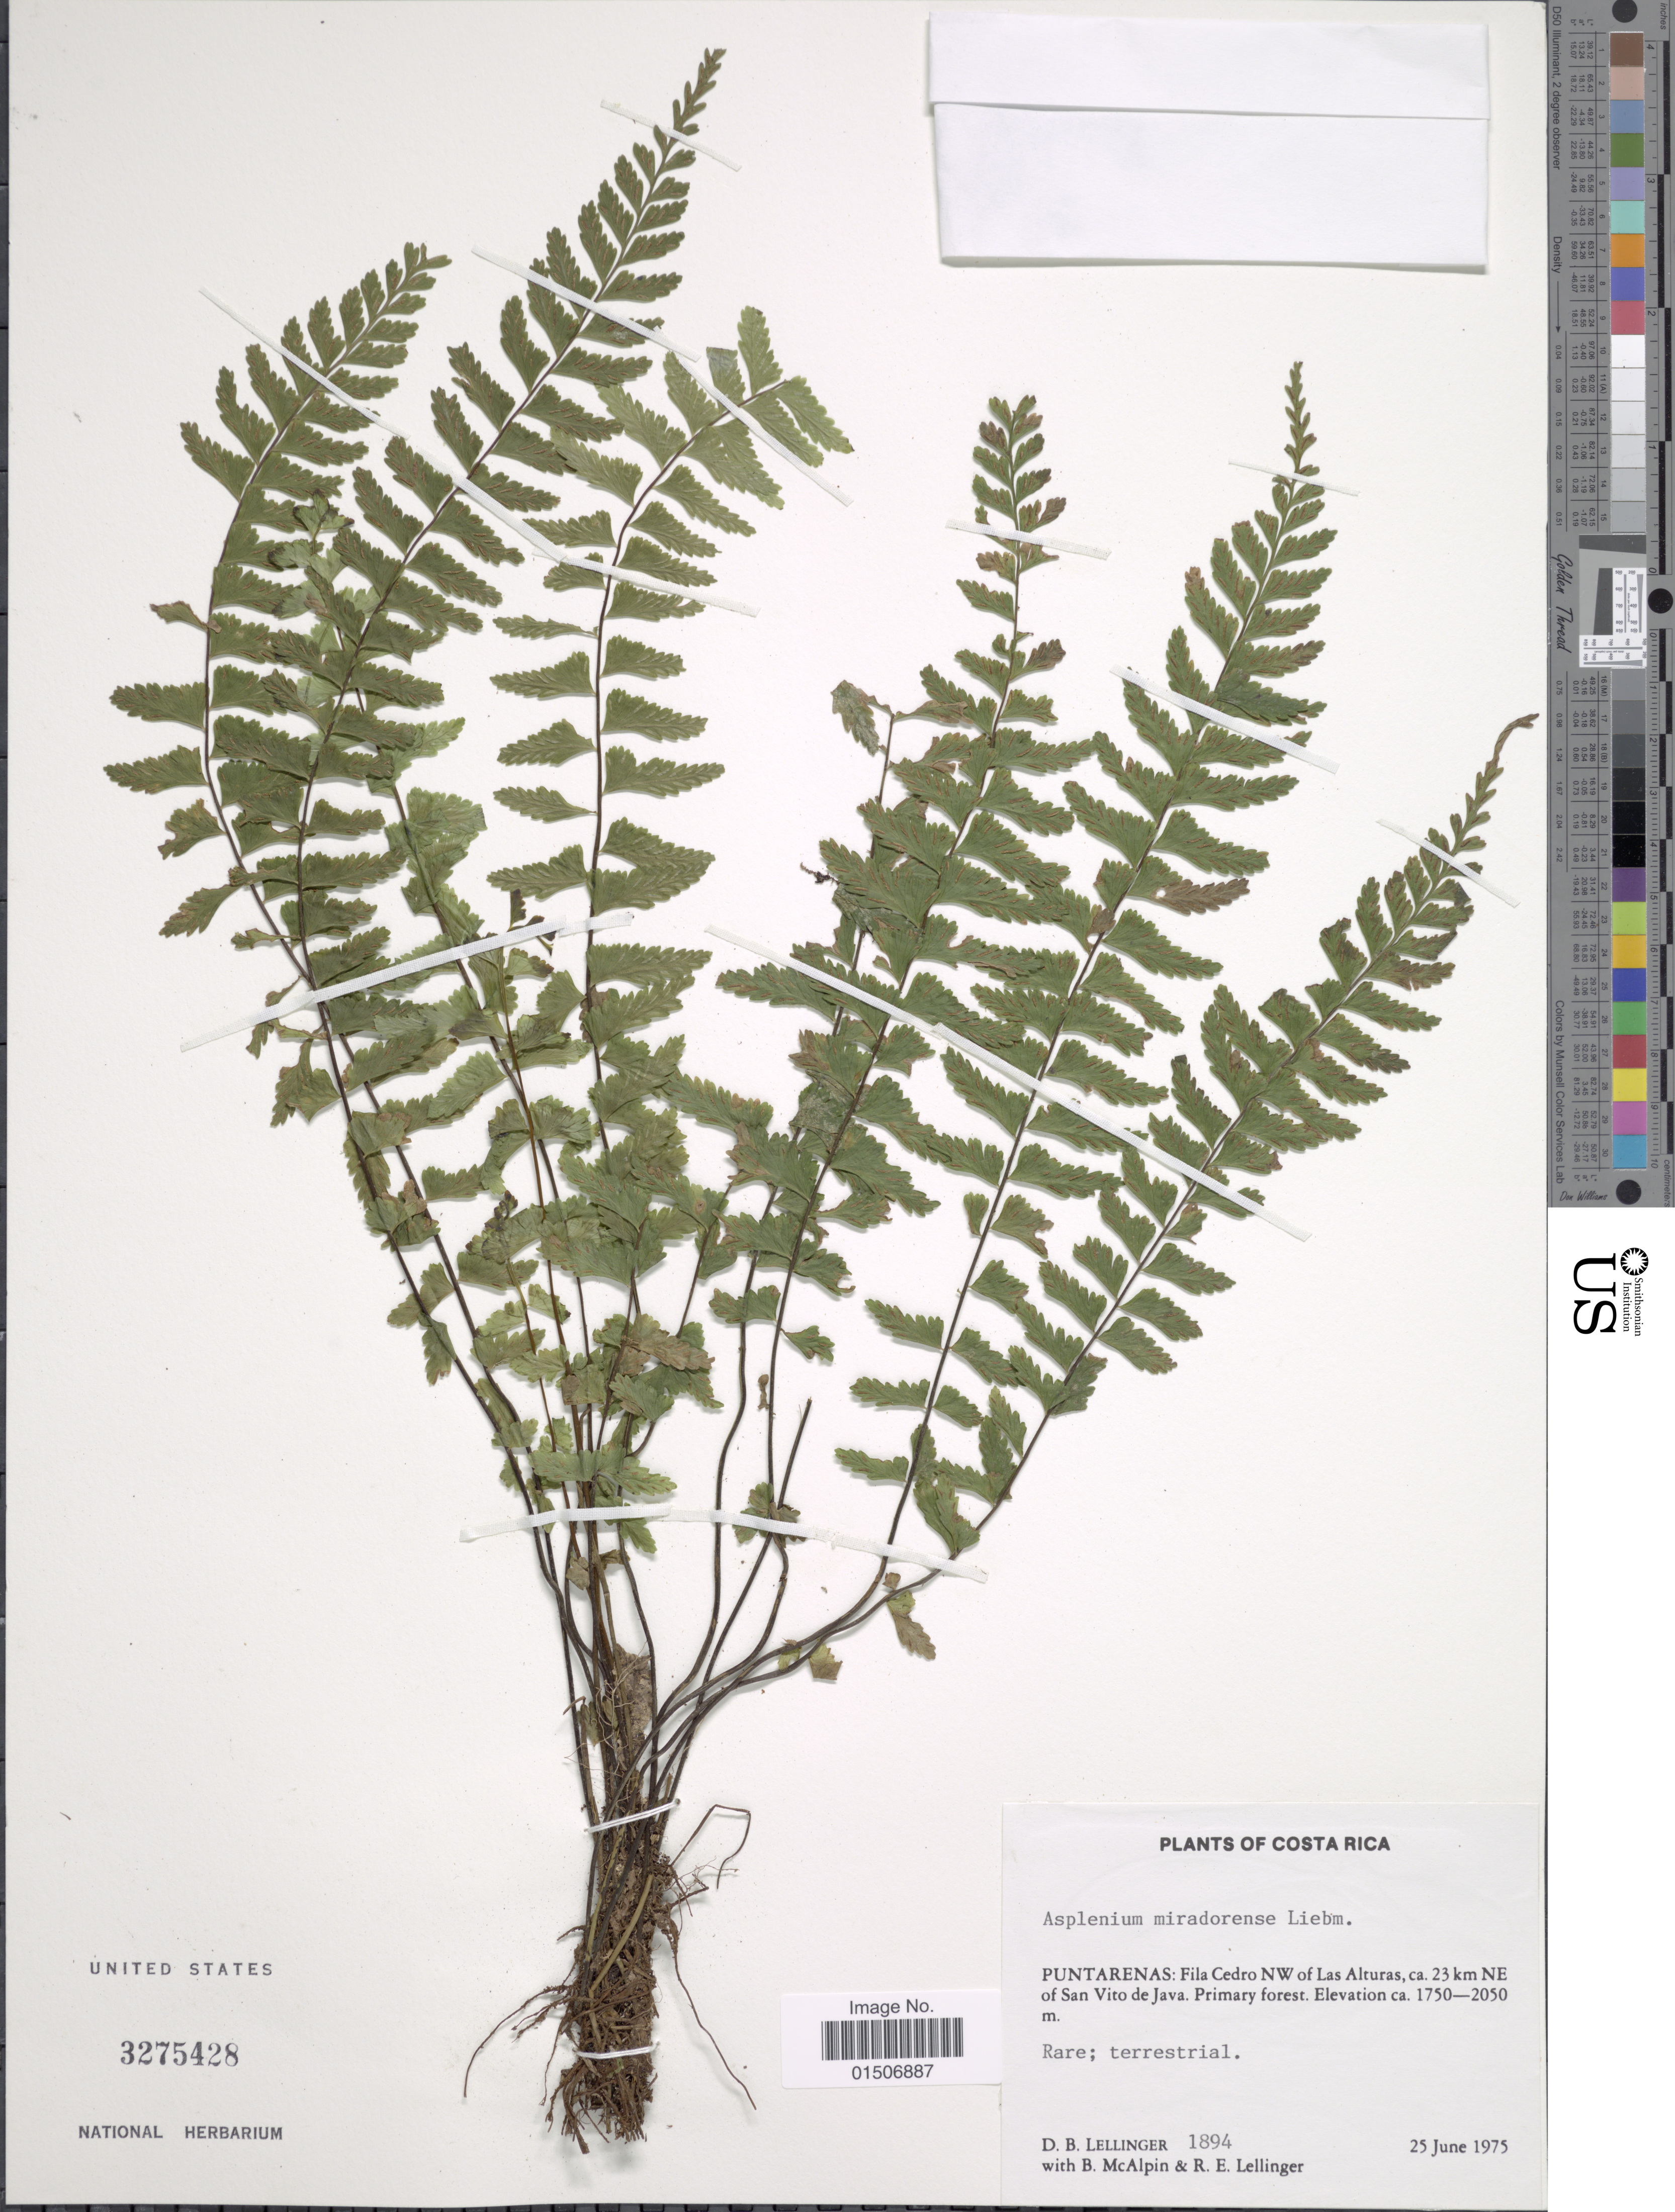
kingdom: Plantae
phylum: Tracheophyta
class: Polypodiopsida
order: Polypodiales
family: Aspleniaceae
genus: Asplenium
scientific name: Asplenium miradorense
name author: Liebm.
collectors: D. B. Lellinger, B. McAlpin & D. B. Lellinger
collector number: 1894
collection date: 1975-06-25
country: Costa Rica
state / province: Puntarenas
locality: Fila Cedro NW of Las Alturas, ca. 23 km NE of San Vito de Java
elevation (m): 1750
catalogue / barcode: US 3275428